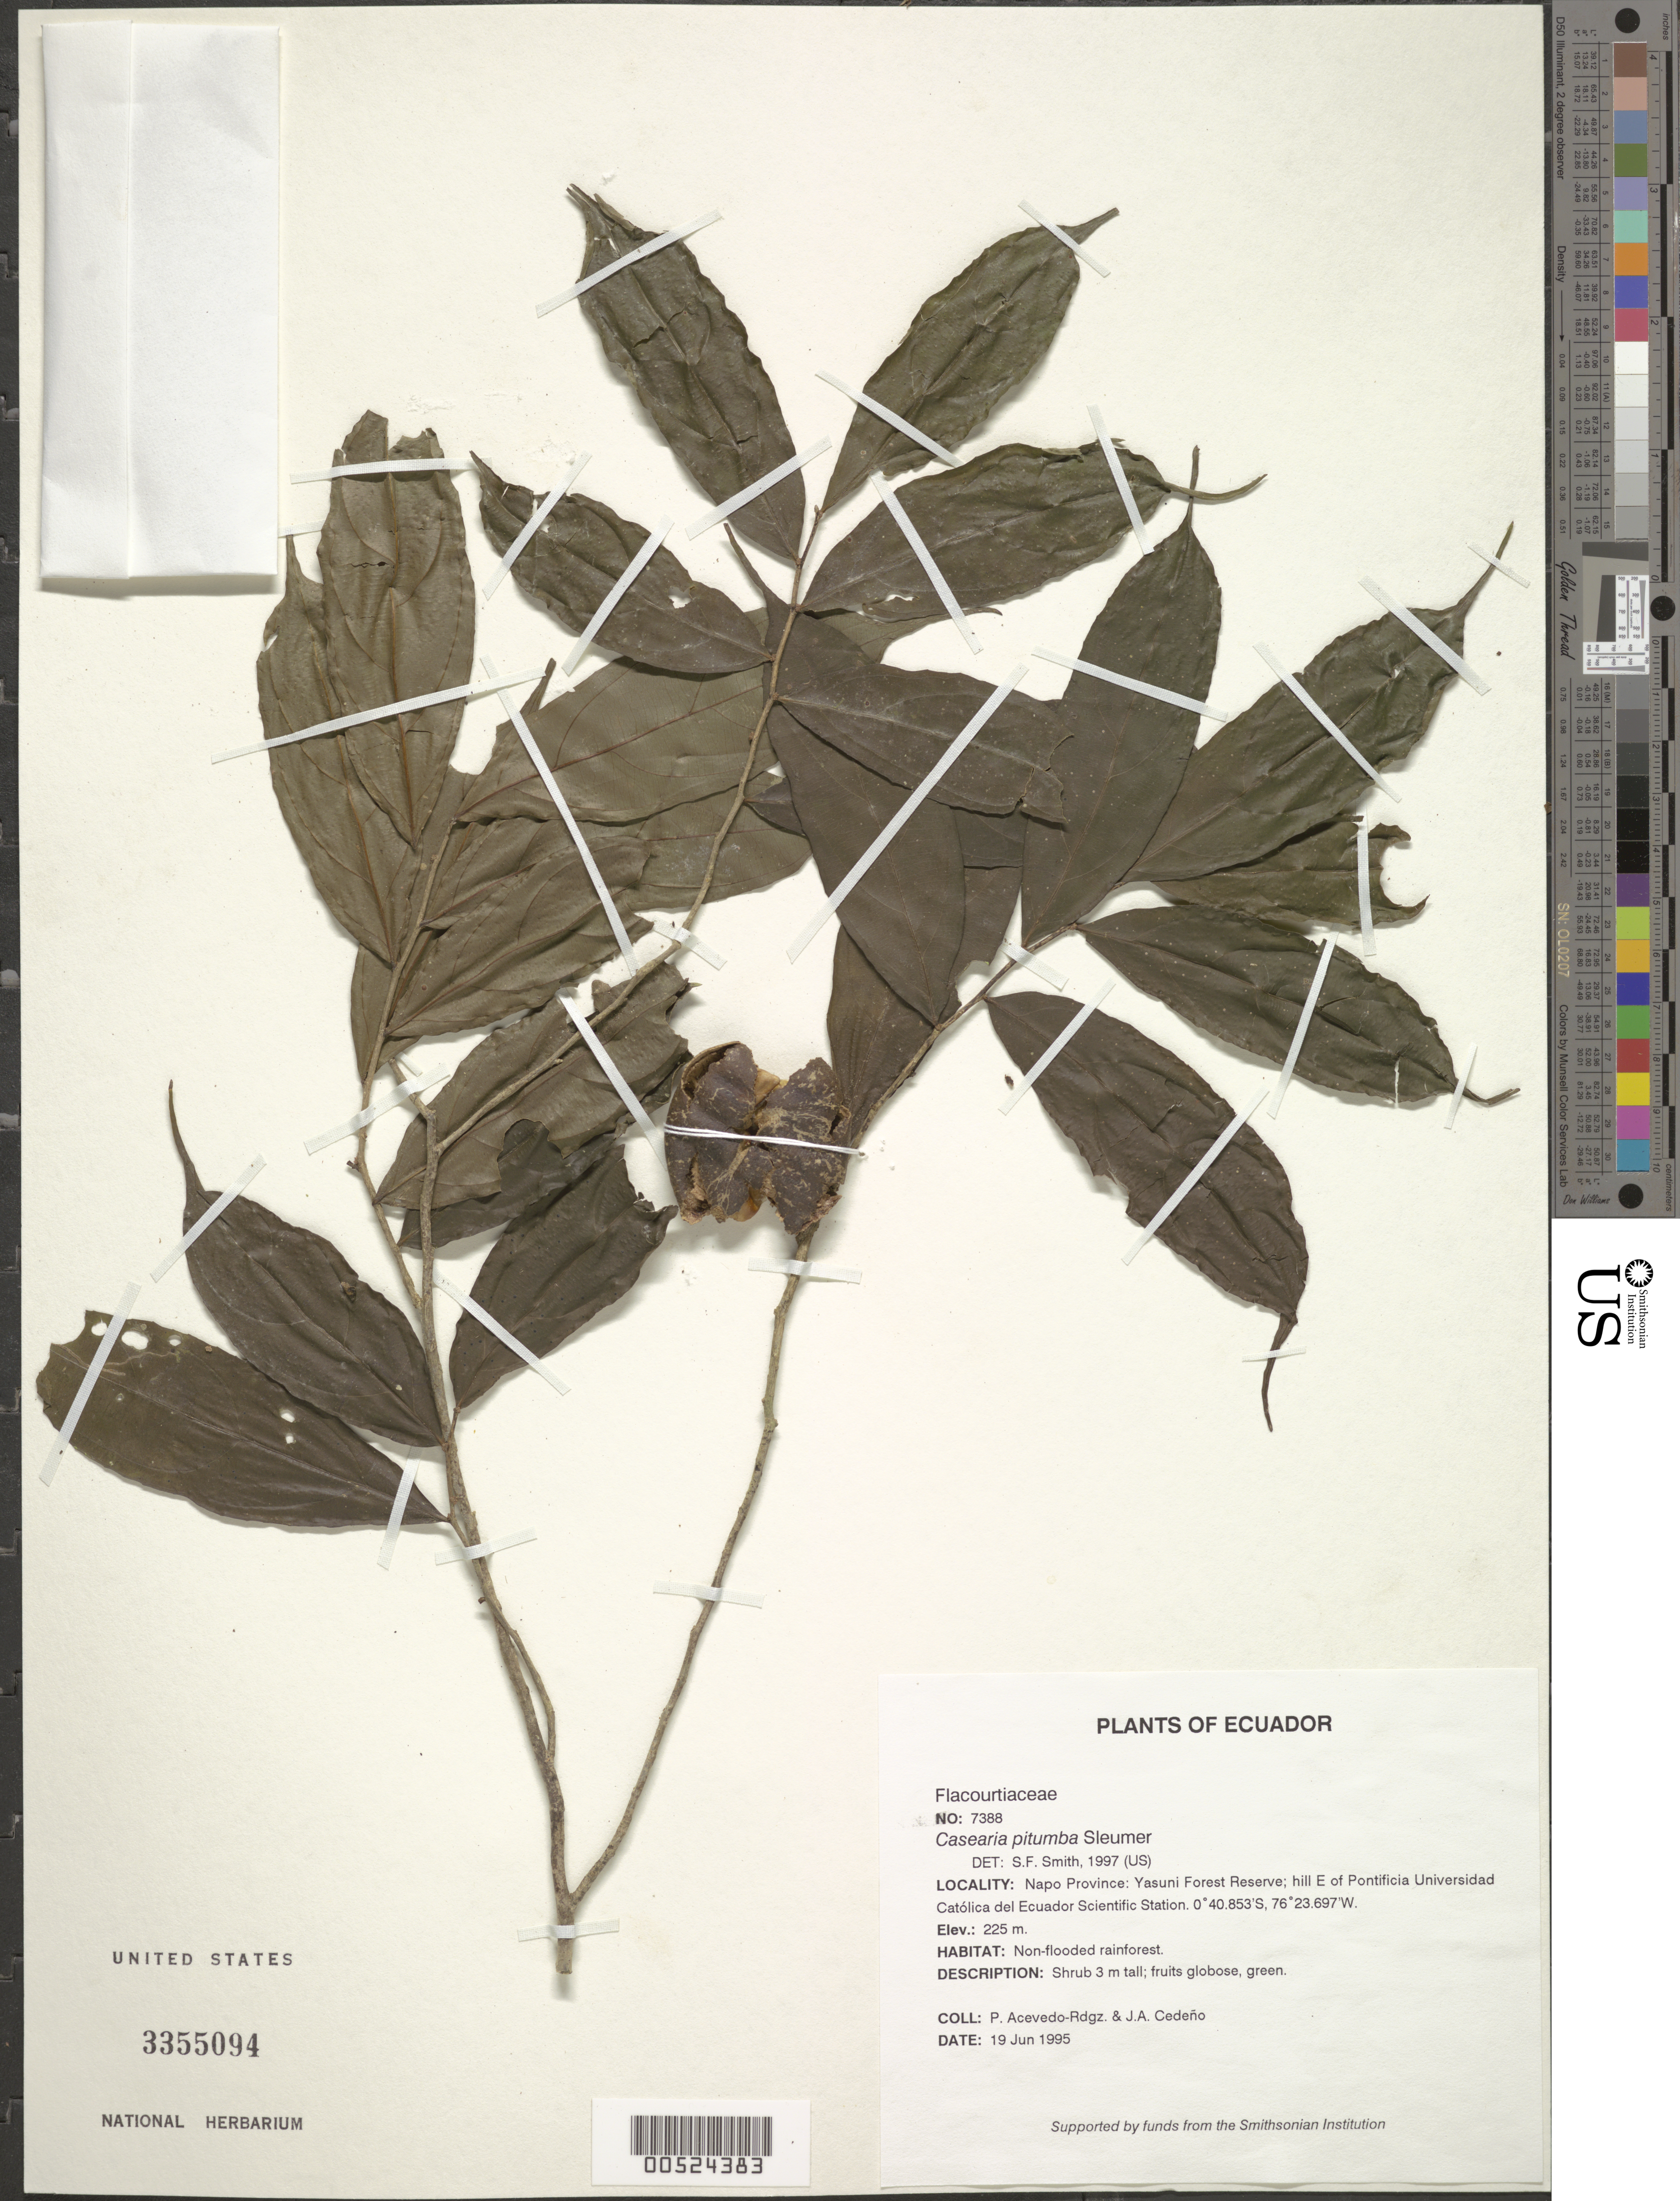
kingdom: Plantae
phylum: Tracheophyta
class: Magnoliopsida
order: Malpighiales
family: Salicaceae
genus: Casearia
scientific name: Casearia pitumba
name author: Sleumer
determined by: Smith, Stephen F., (US), NMNH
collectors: P. Acevedo-Rodr. & J. A. Cedeño M.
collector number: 7388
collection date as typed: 19 Jun 1995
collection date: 1995-06-19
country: Ecuador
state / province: Napo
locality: Napo Province: Yasuni Forest Reserve; hill E of Pontificia Universidad Católica del Ecuador Scientific Station.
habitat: Non-flooded rainforest.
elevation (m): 225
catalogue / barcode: US 3355094